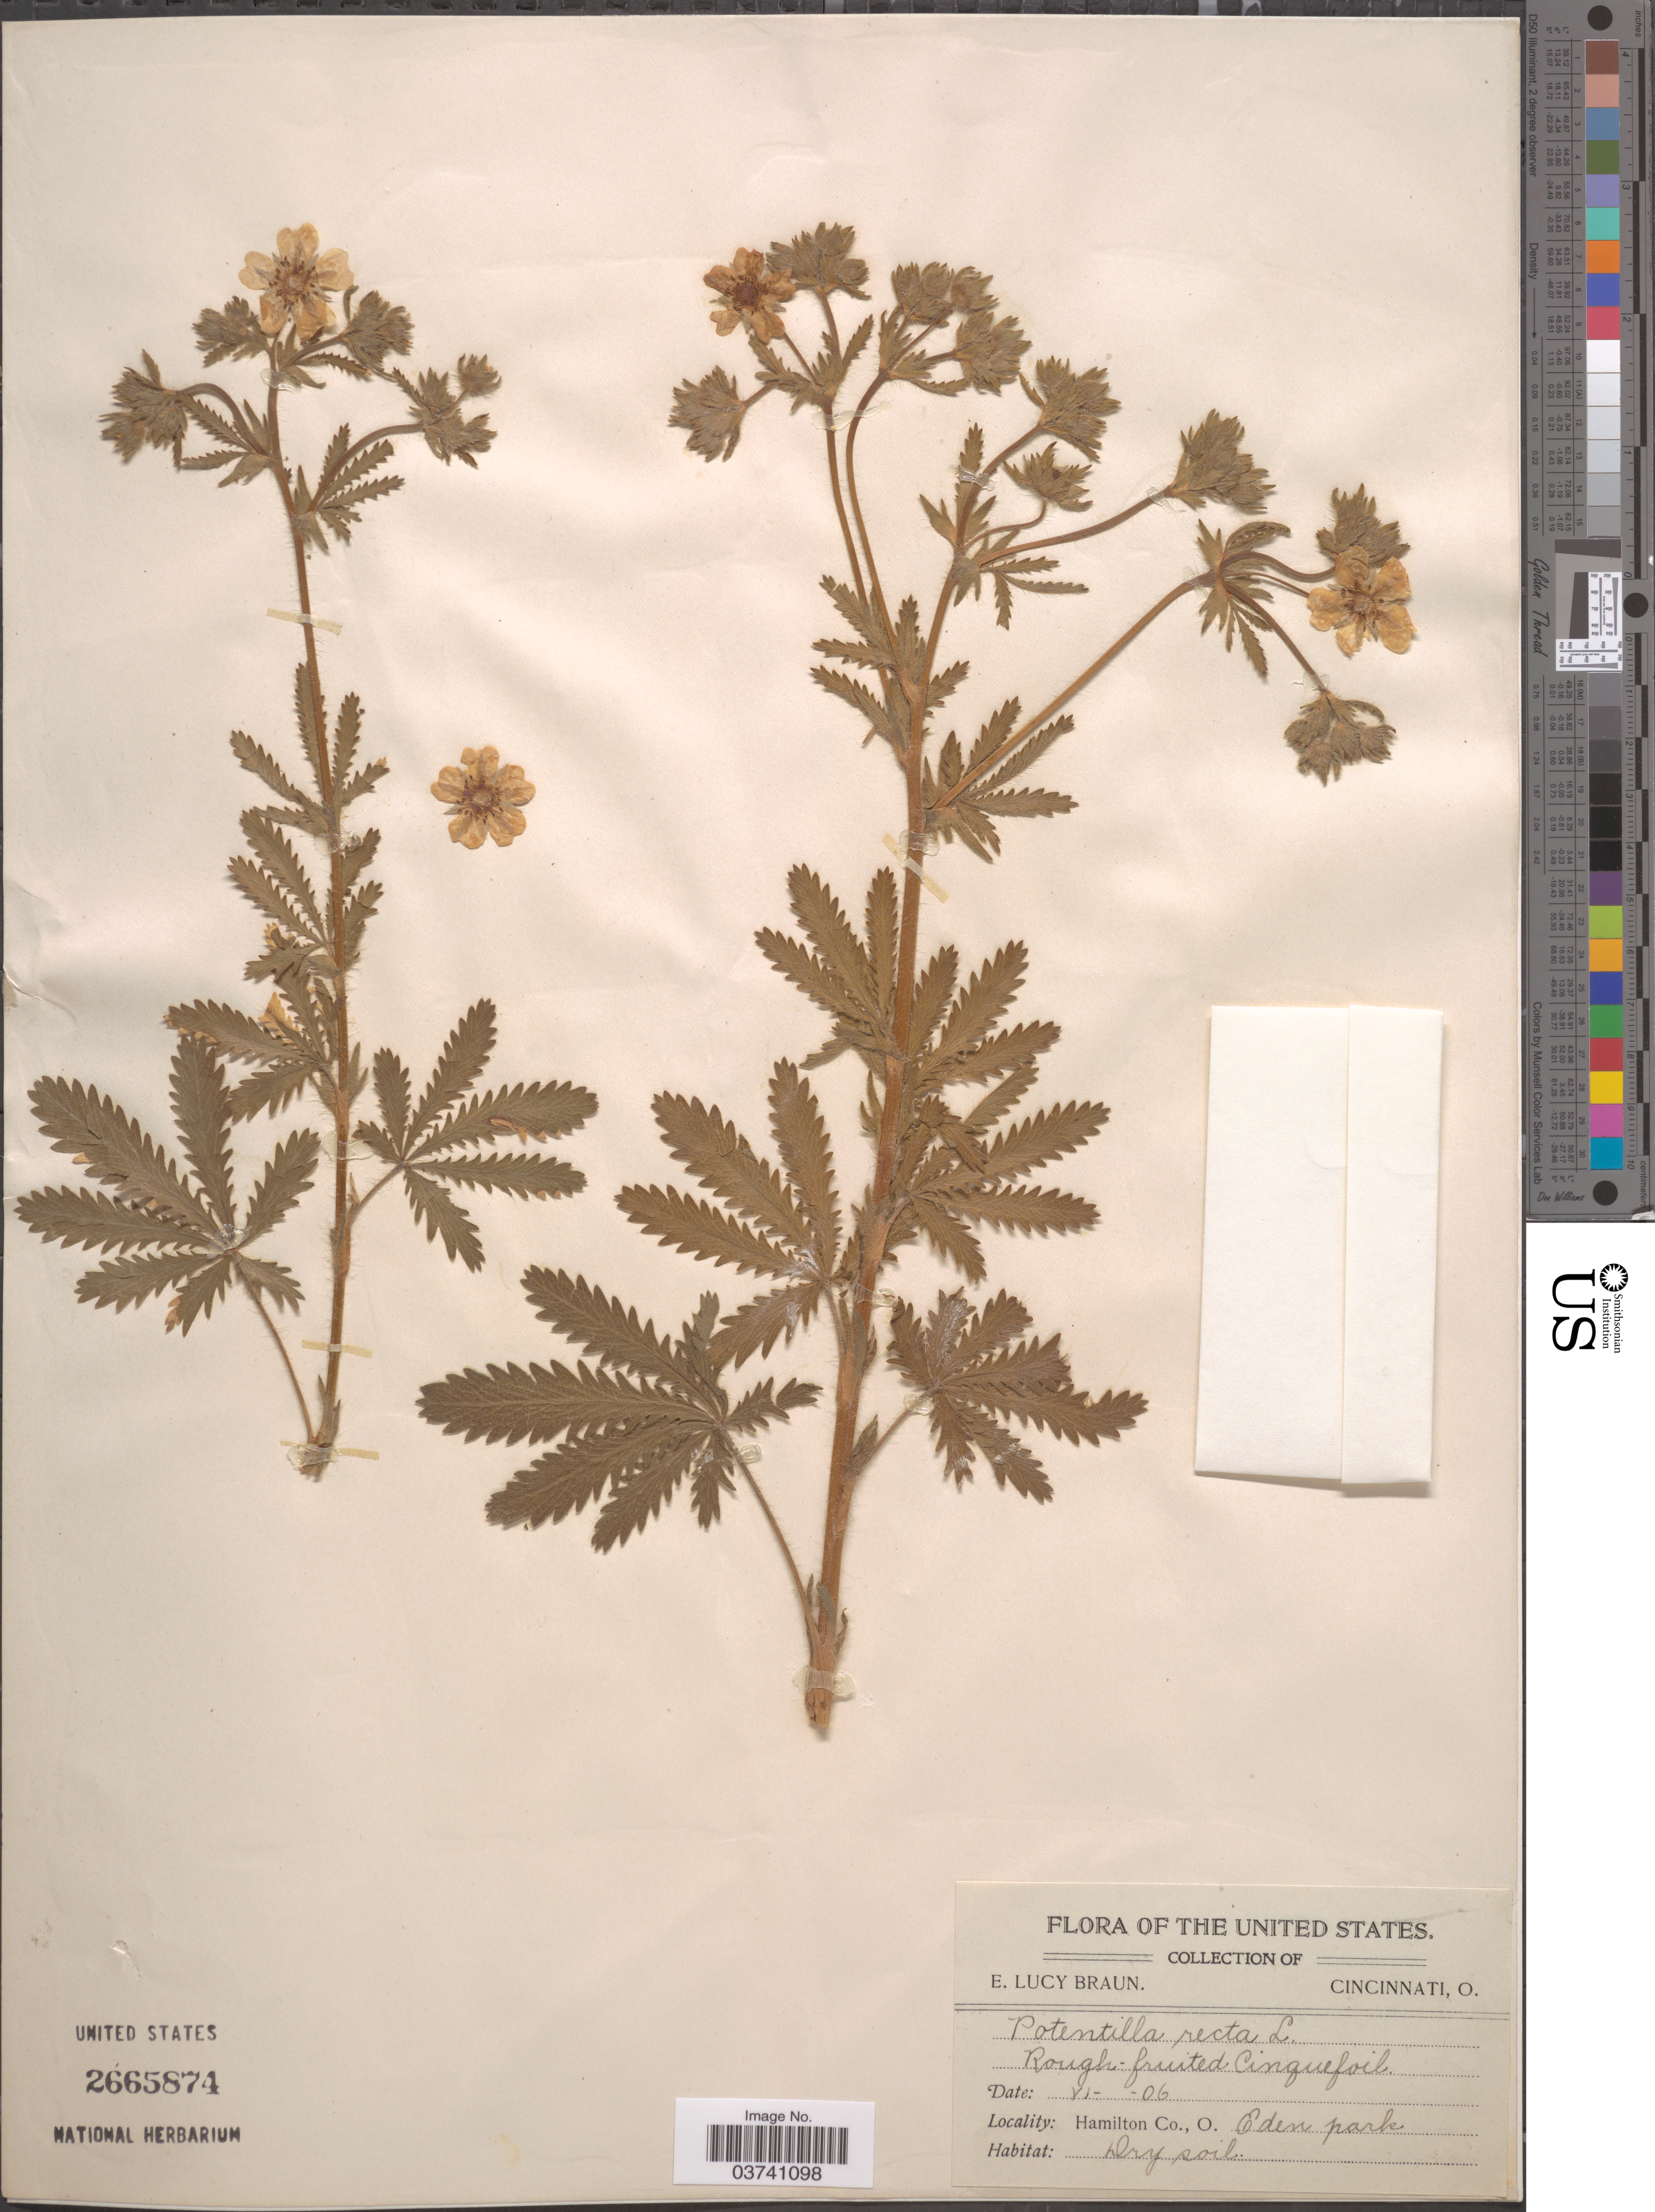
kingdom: Plantae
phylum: Tracheophyta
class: Magnoliopsida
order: Rosales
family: Rosaceae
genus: Potentilla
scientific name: Potentilla recta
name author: L.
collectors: E. L. Braun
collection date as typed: Transcribed d/m/y: /6/6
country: United States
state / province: Ohio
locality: Hamilton Co., O. Eden park.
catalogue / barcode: US 2665874